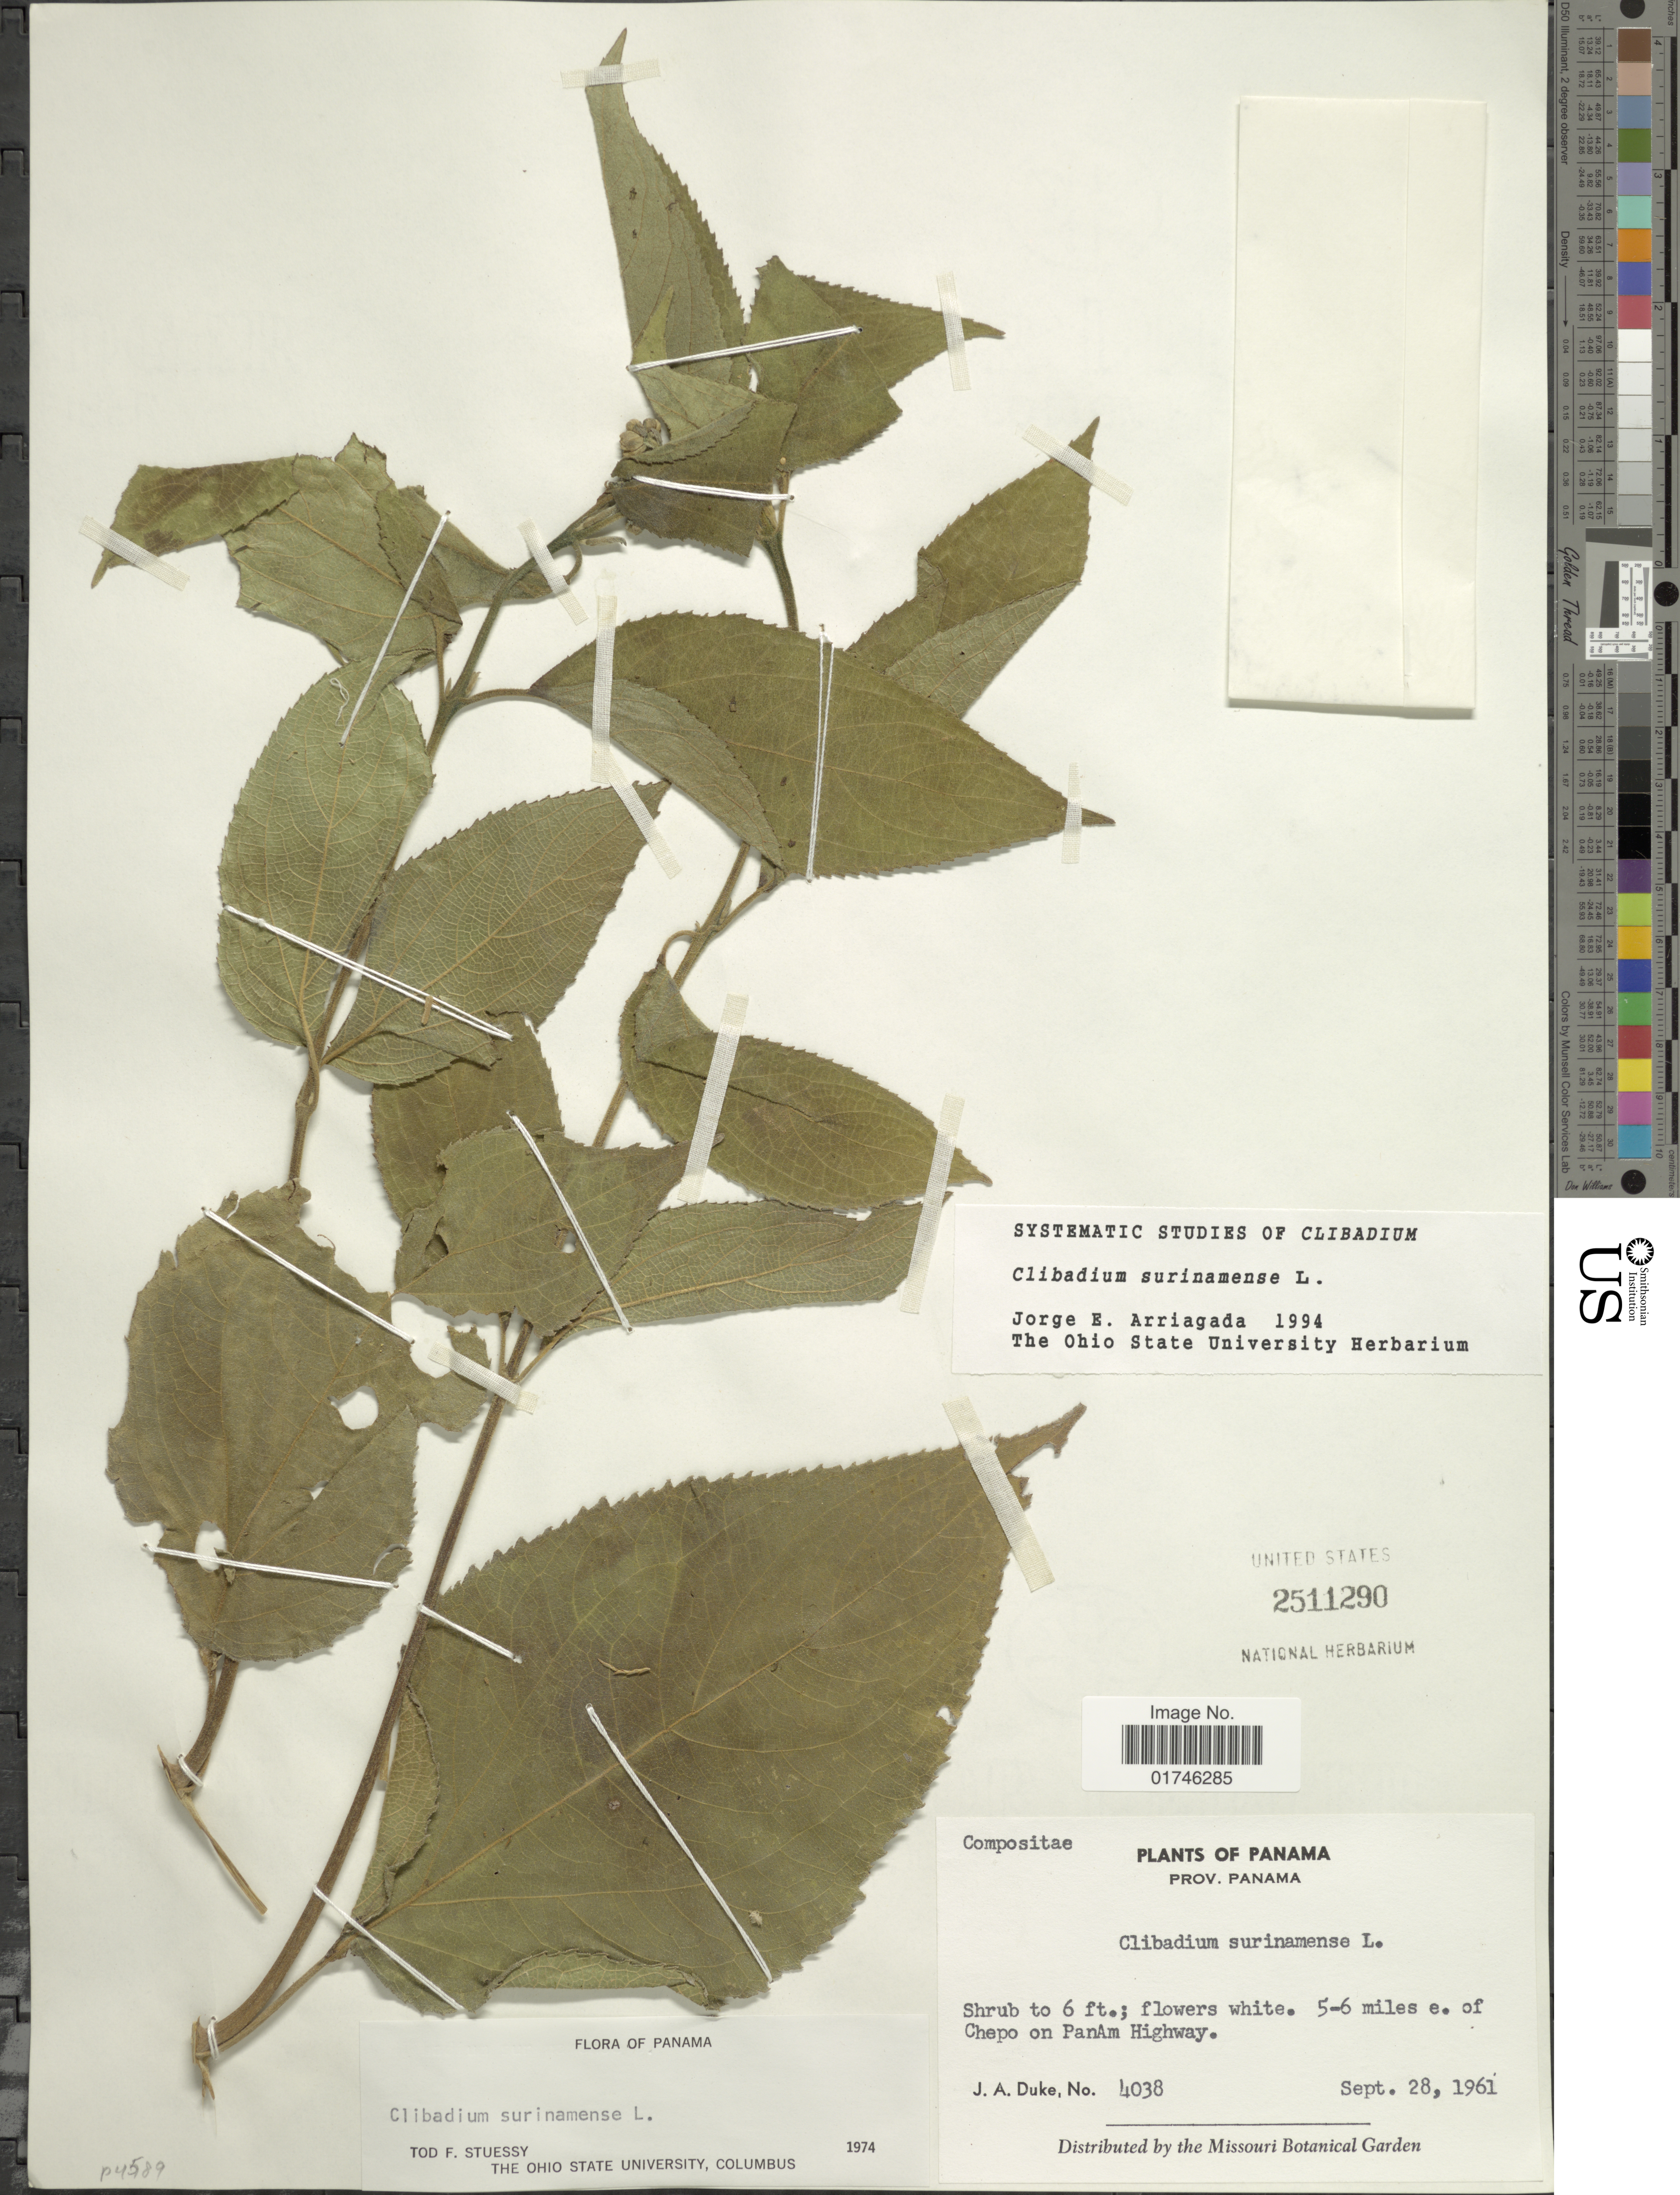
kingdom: Plantae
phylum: Tracheophyta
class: Magnoliopsida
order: Asterales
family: Asteraceae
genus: Clibadium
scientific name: Clibadium surinamense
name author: L.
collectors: J. A. Duke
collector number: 4038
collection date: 1961-09-28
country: Panama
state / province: Panamá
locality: Prov. Panama. 5-6 miles e. of Chepo on Panam Highway,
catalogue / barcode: US 2511290